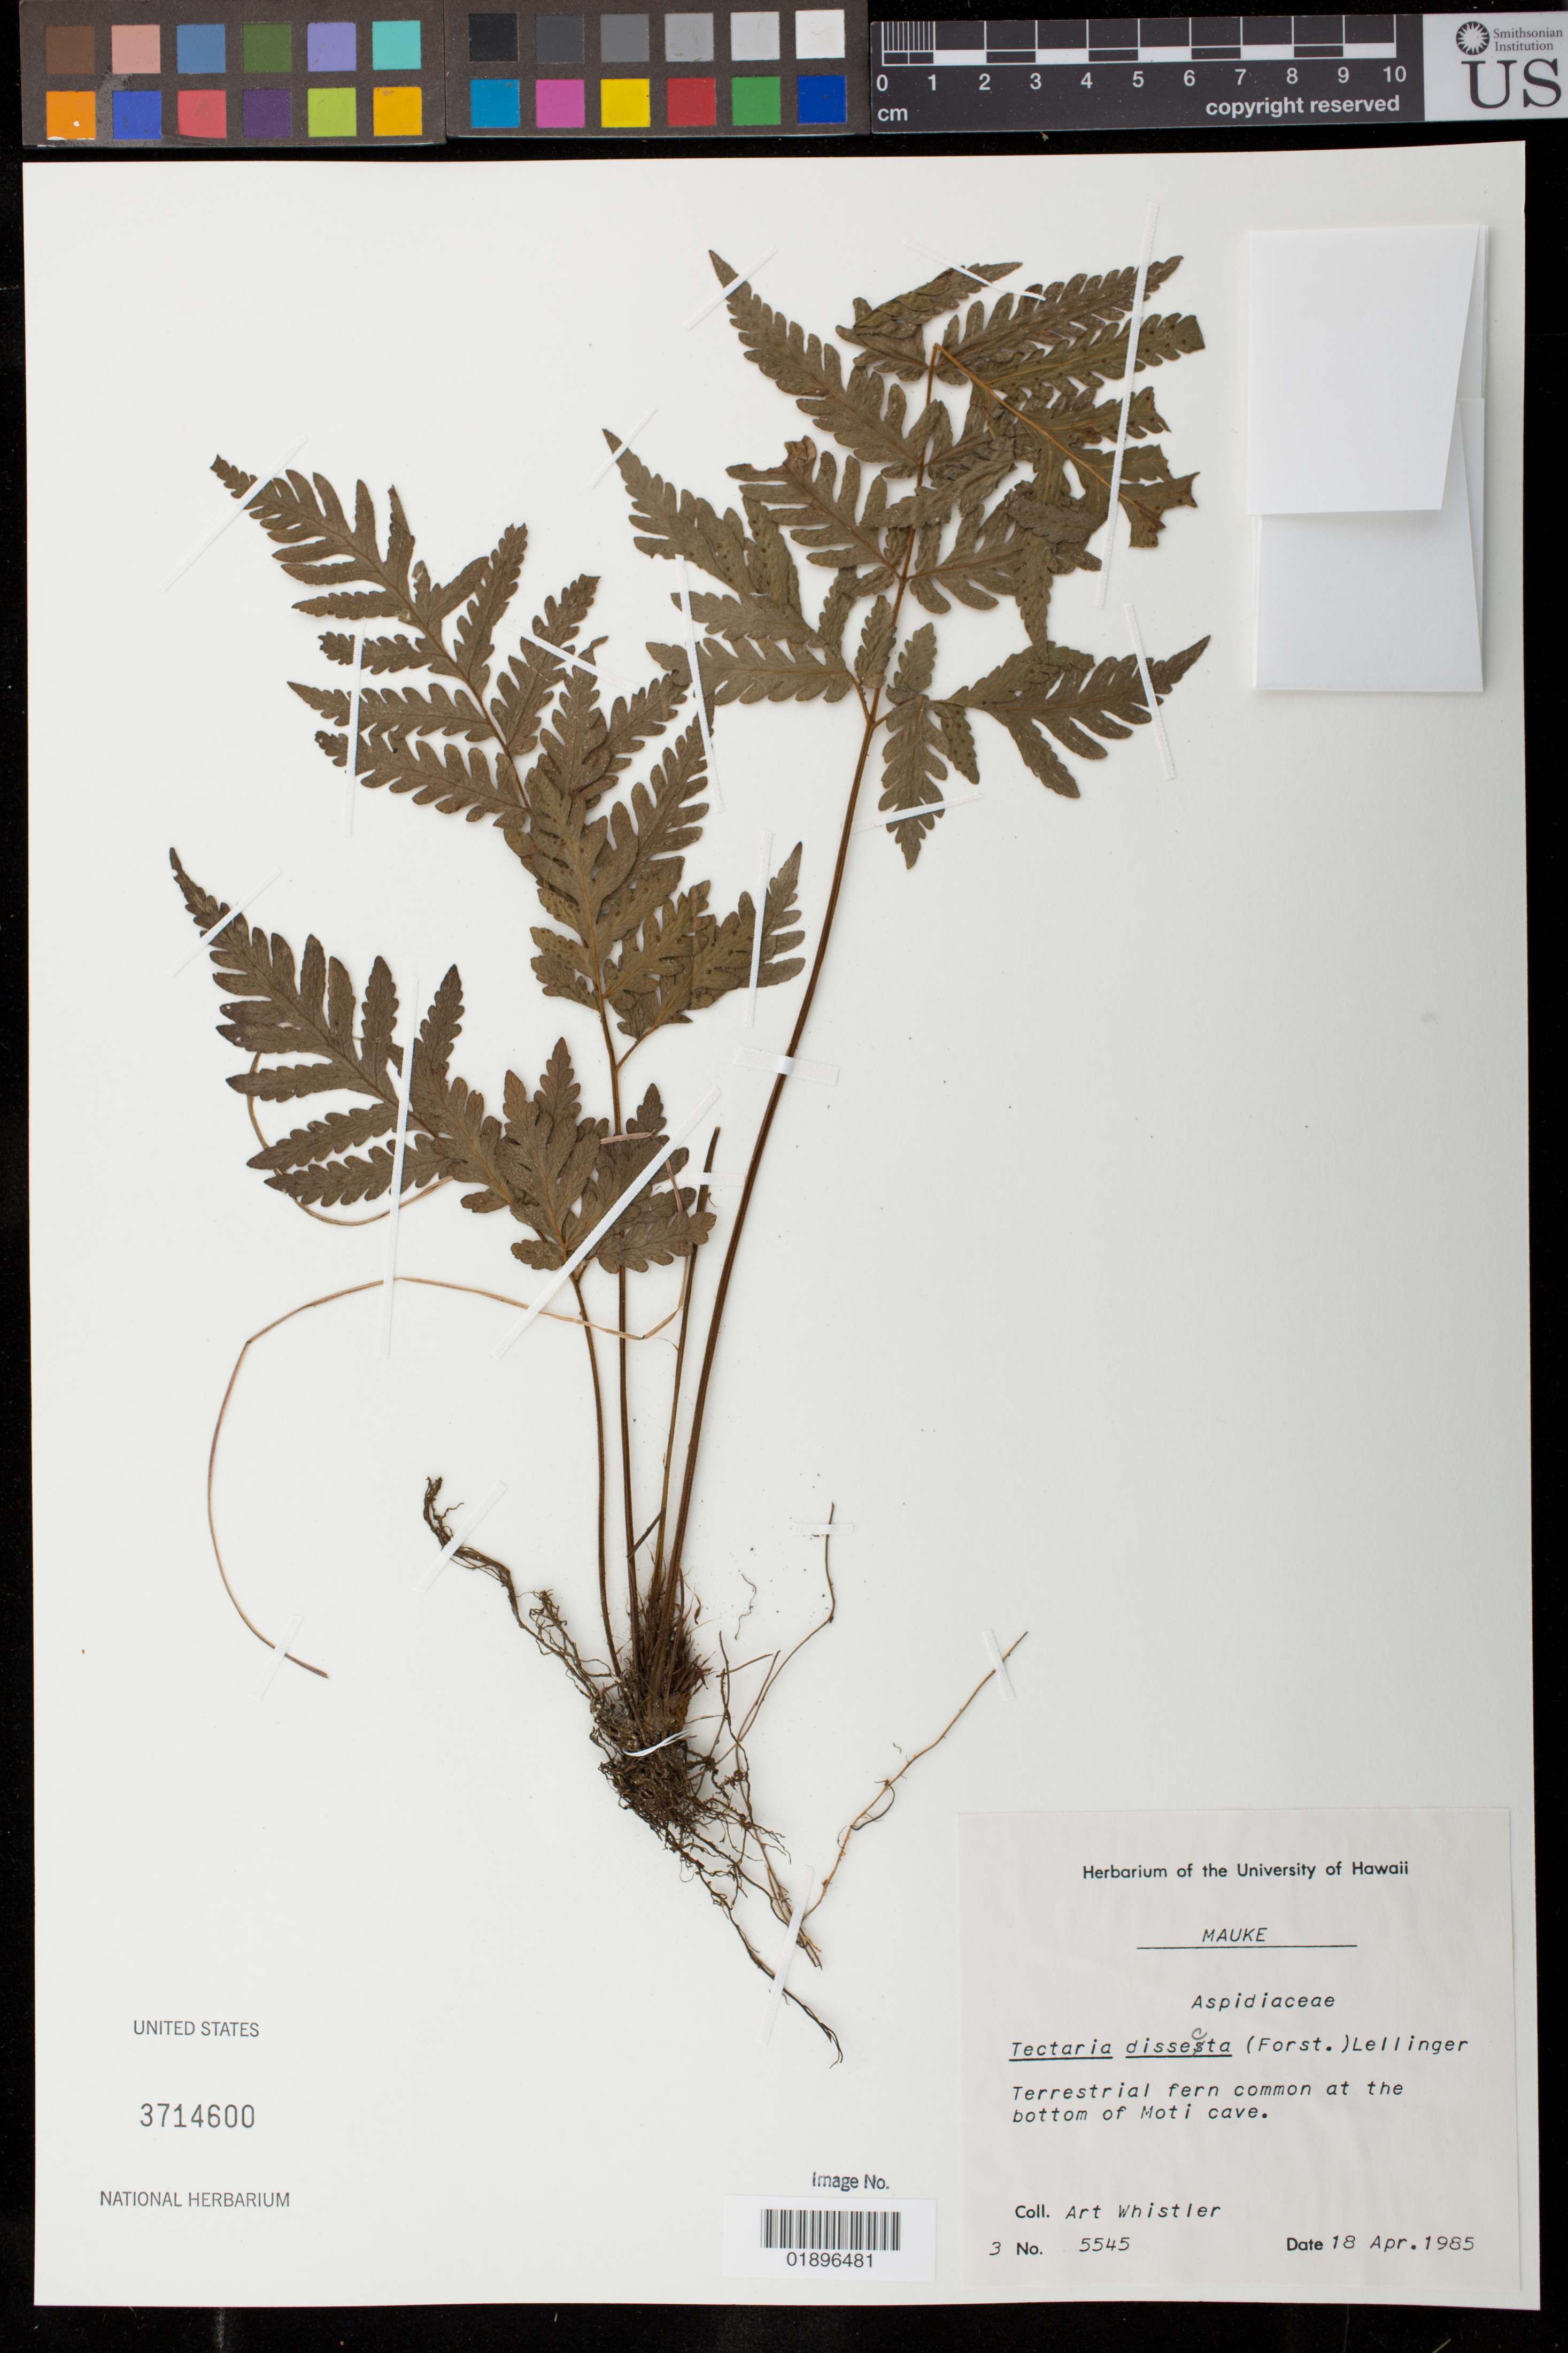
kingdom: Plantae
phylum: Tracheophyta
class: Polypodiopsida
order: Polypodiales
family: Tectariaceae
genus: Tectaria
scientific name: Tectaria dissecta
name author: (G. Forst.) Lellinger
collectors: A. Whistler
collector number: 5545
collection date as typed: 18 Apr 1985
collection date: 1985-04-18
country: Cook Islands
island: Mauke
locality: Bottom of Moti cave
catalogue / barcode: US 3714600